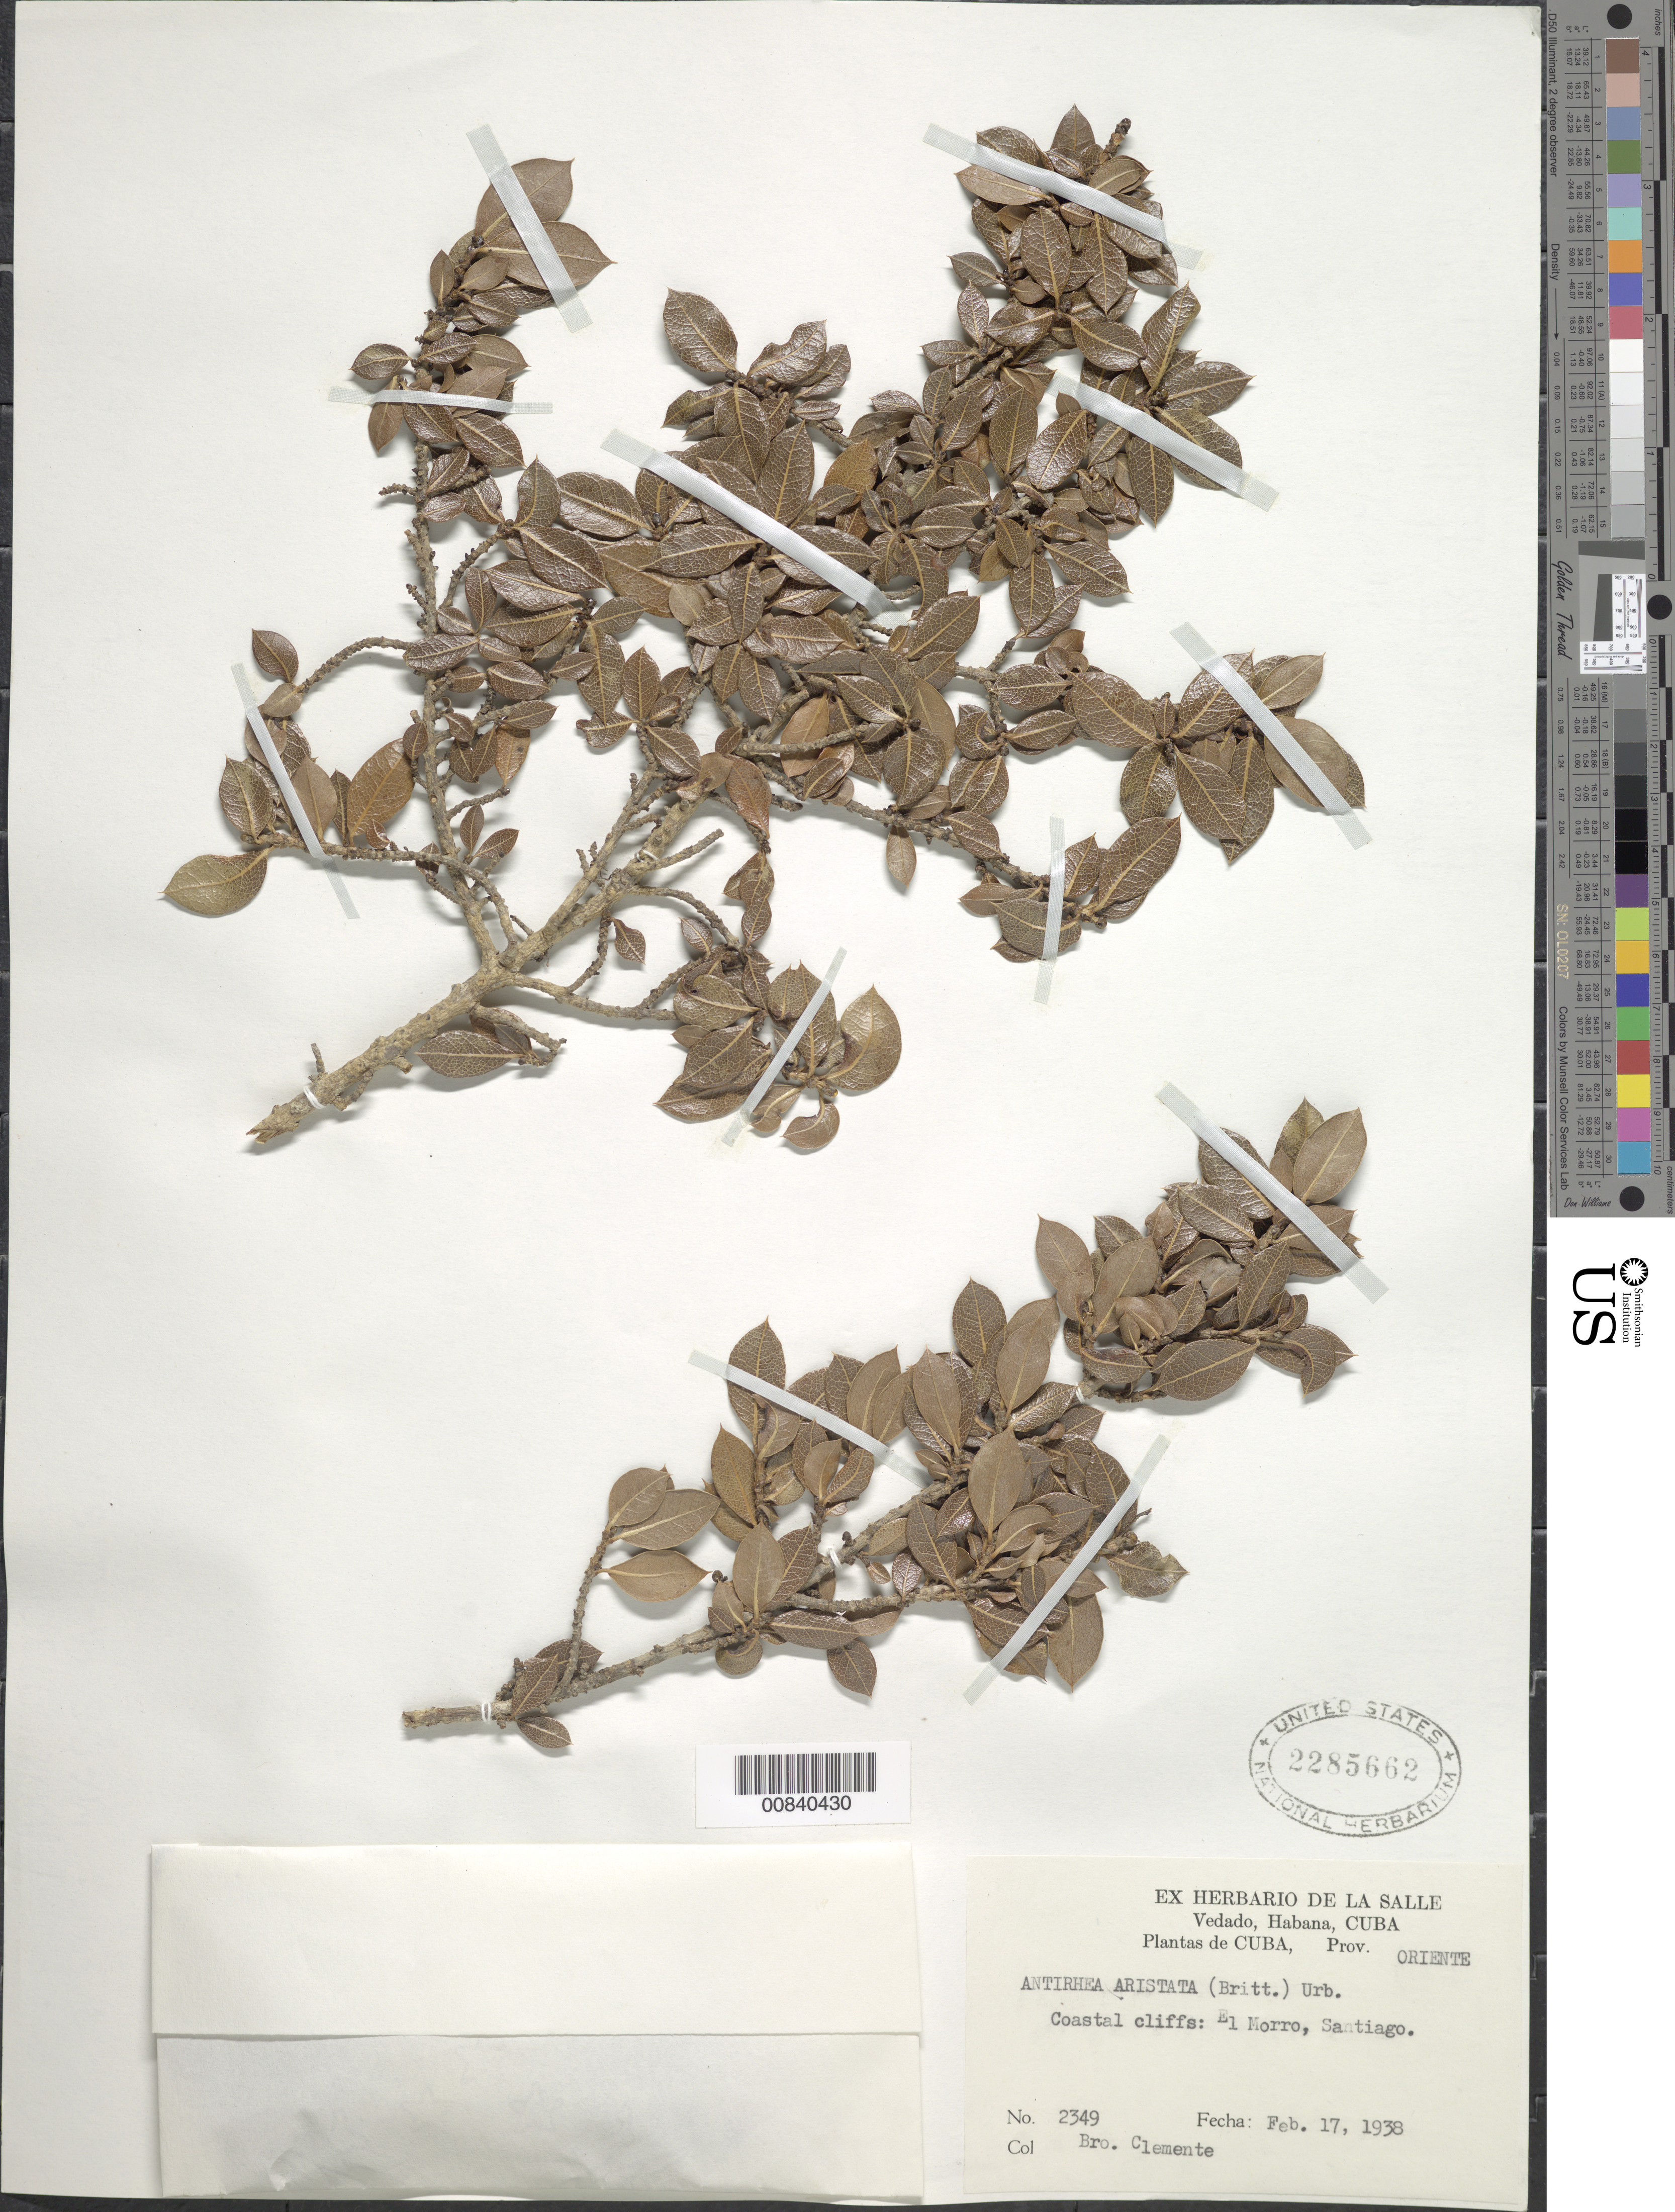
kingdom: Plantae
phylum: Tracheophyta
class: Magnoliopsida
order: Gentianales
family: Rubiaceae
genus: Stenostomum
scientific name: Stenostomum aristatum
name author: Britton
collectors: Bro. Clemente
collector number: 2349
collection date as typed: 17 Feb 1938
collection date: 1938-02-17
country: Cuba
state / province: Oriente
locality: El Morro, Santiago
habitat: Coastal cliffs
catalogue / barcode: US 2285662